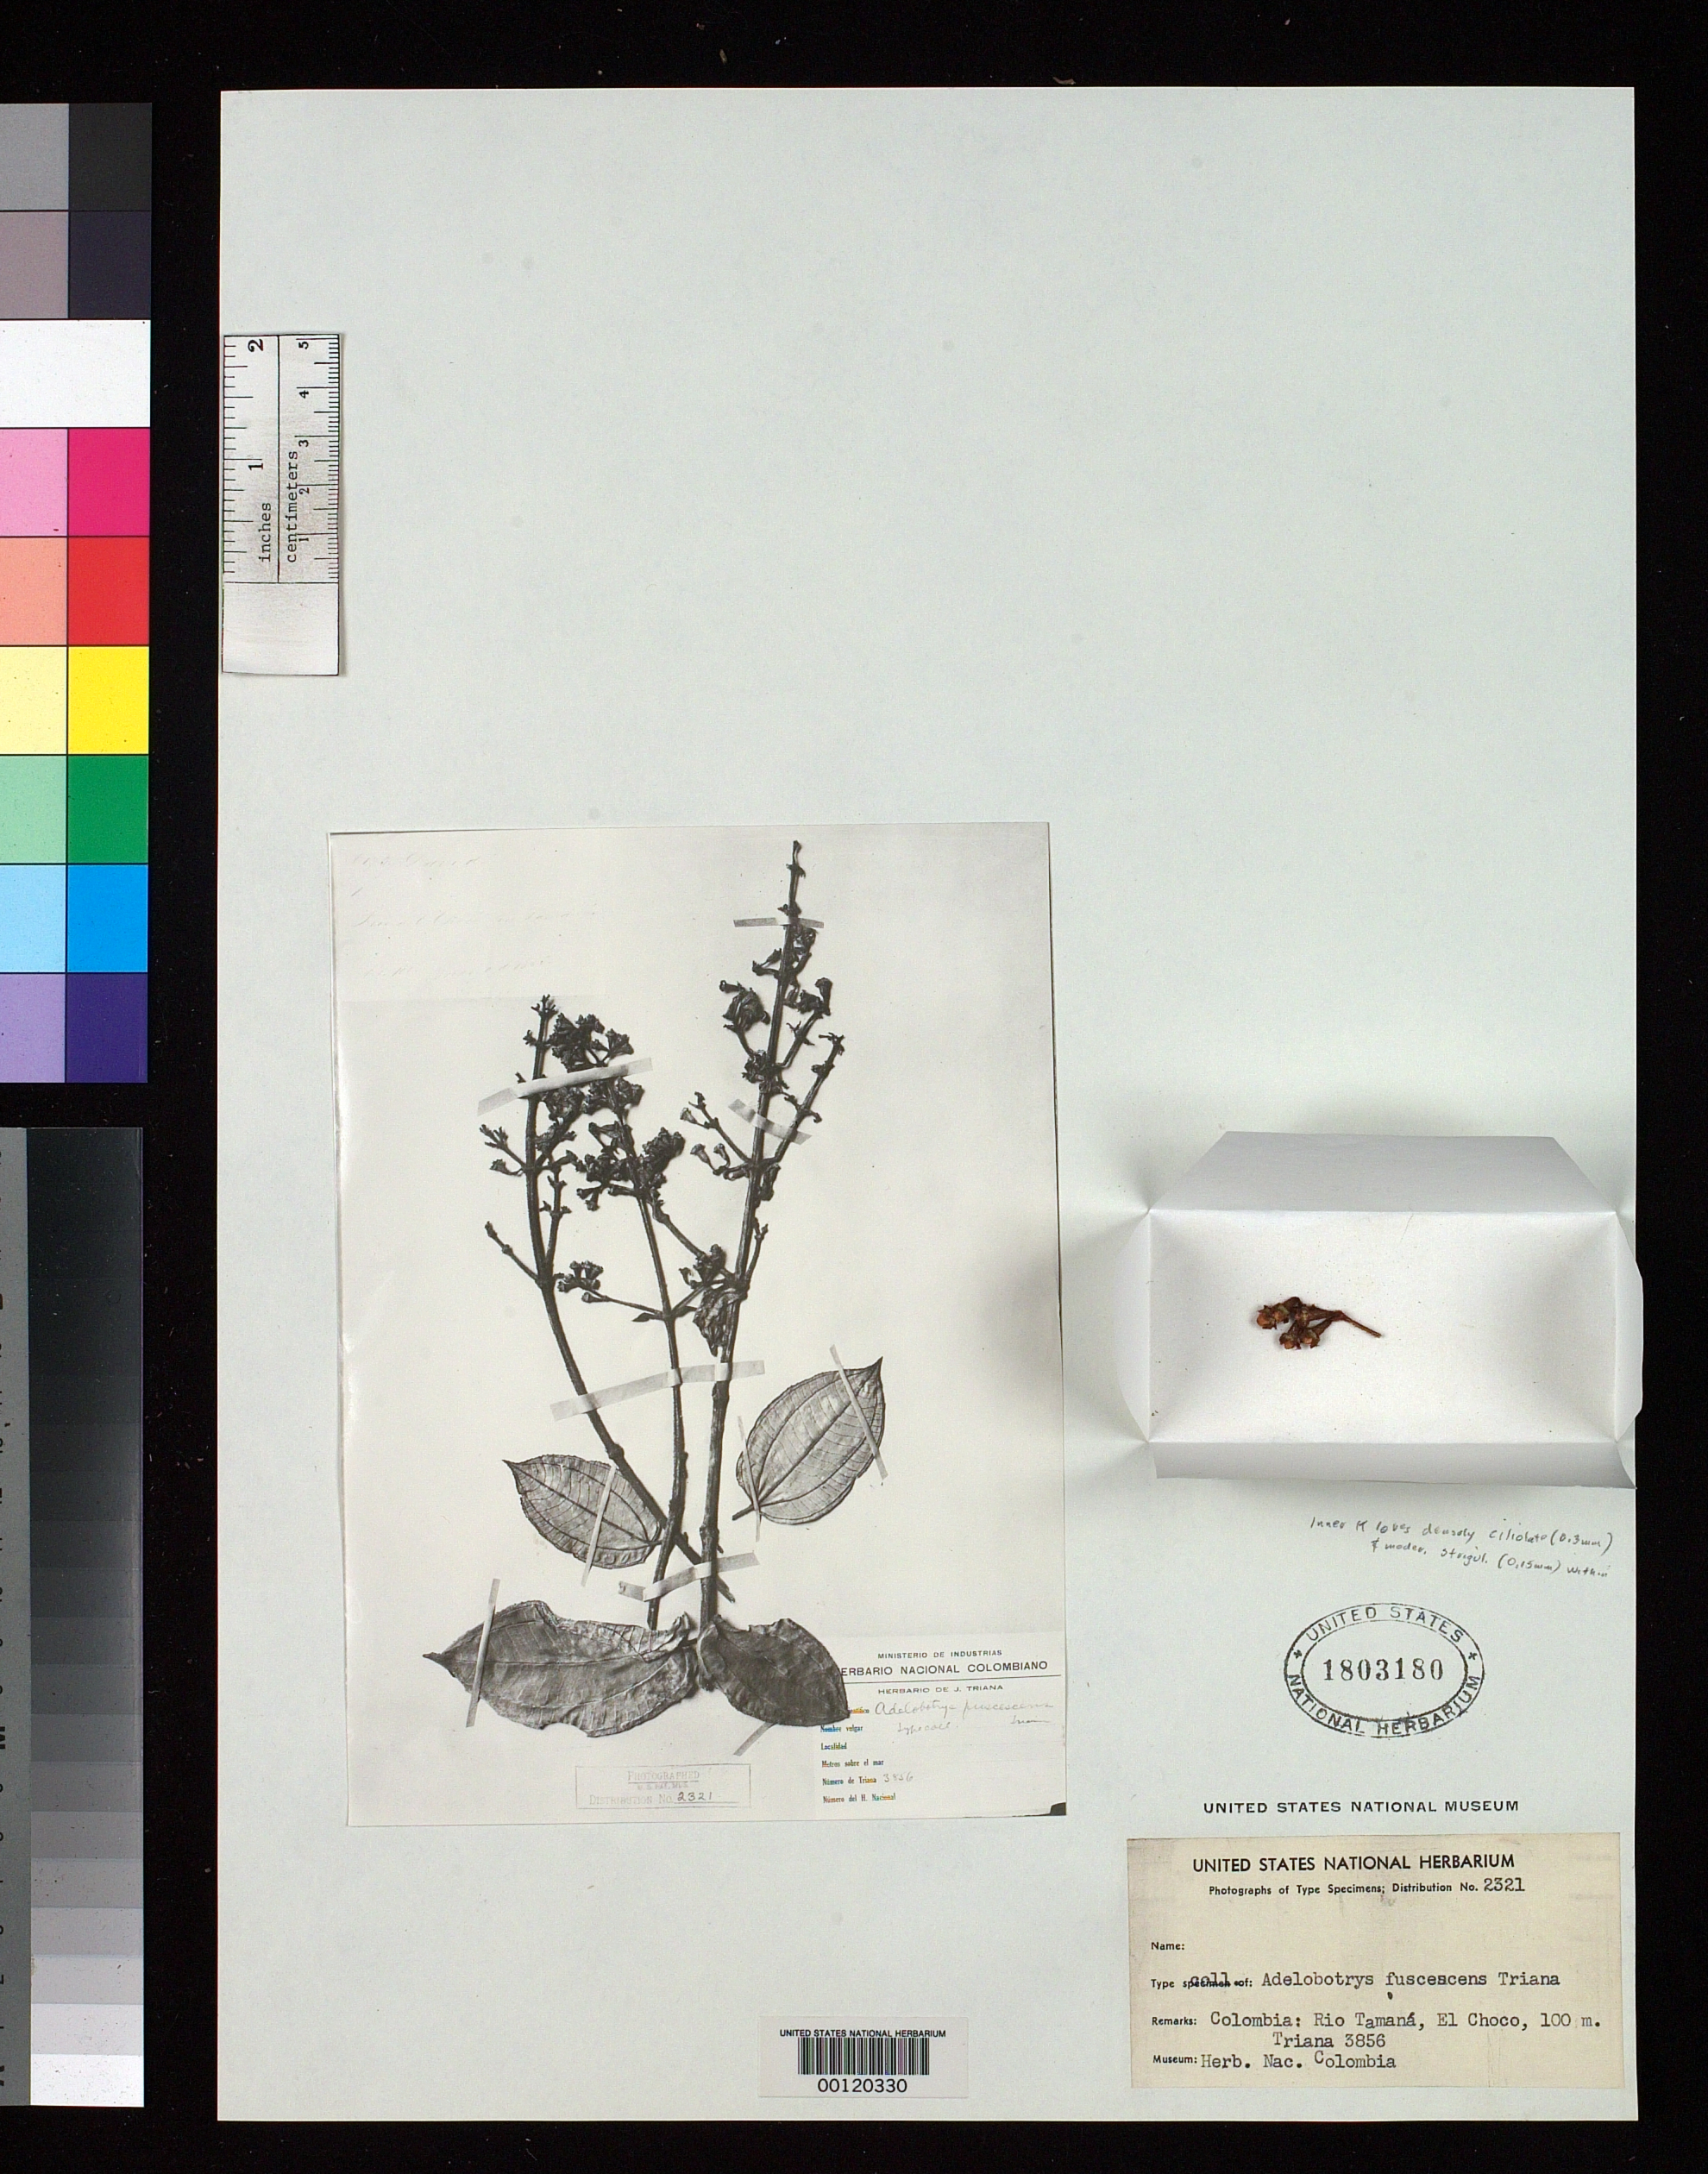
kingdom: Plantae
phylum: Tracheophyta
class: Magnoliopsida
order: Myrtales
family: Melastomataceae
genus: Adelobotrys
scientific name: Adelobotrys fuscescens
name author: Triana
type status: Type Material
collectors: J. J. Triana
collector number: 3856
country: Colombia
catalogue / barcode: US 1803180